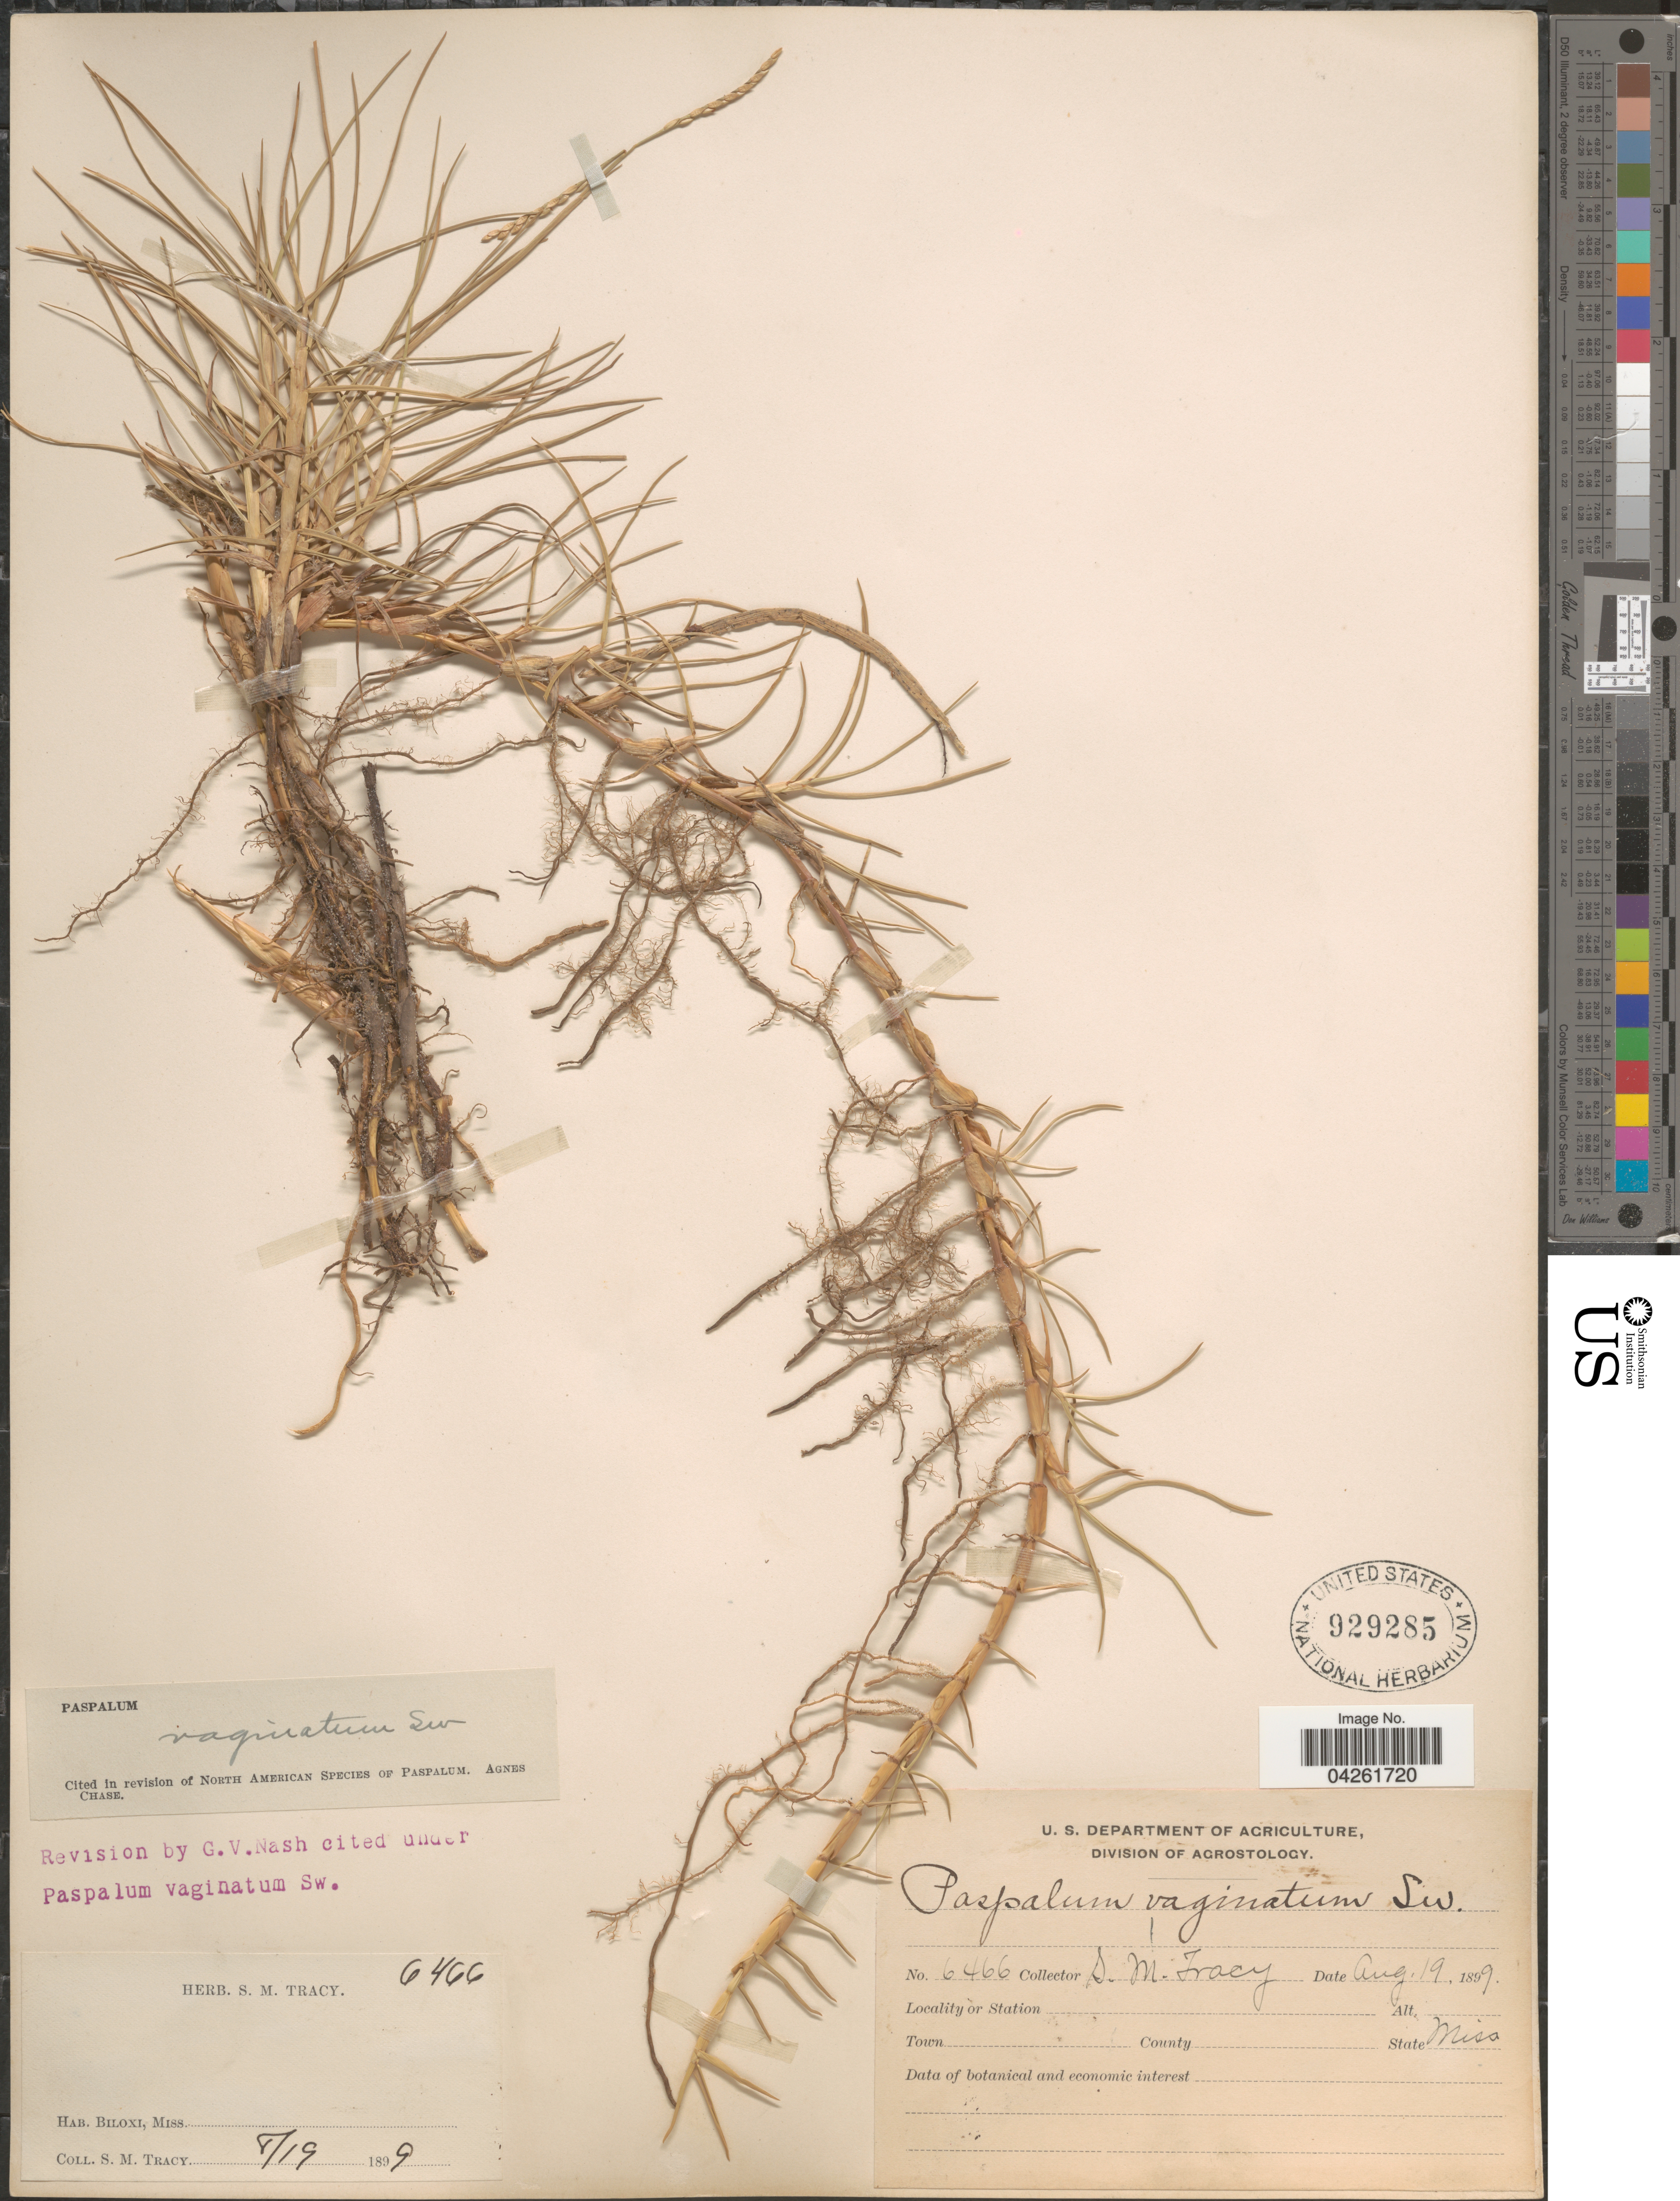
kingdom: Plantae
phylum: Tracheophyta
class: Liliopsida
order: Poales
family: Poaceae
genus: Paspalum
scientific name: Paspalum distichum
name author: L.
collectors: S. M. Tracy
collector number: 6466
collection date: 1899-08-19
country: United States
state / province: Mississippi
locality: Biloxi.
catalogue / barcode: US 929285